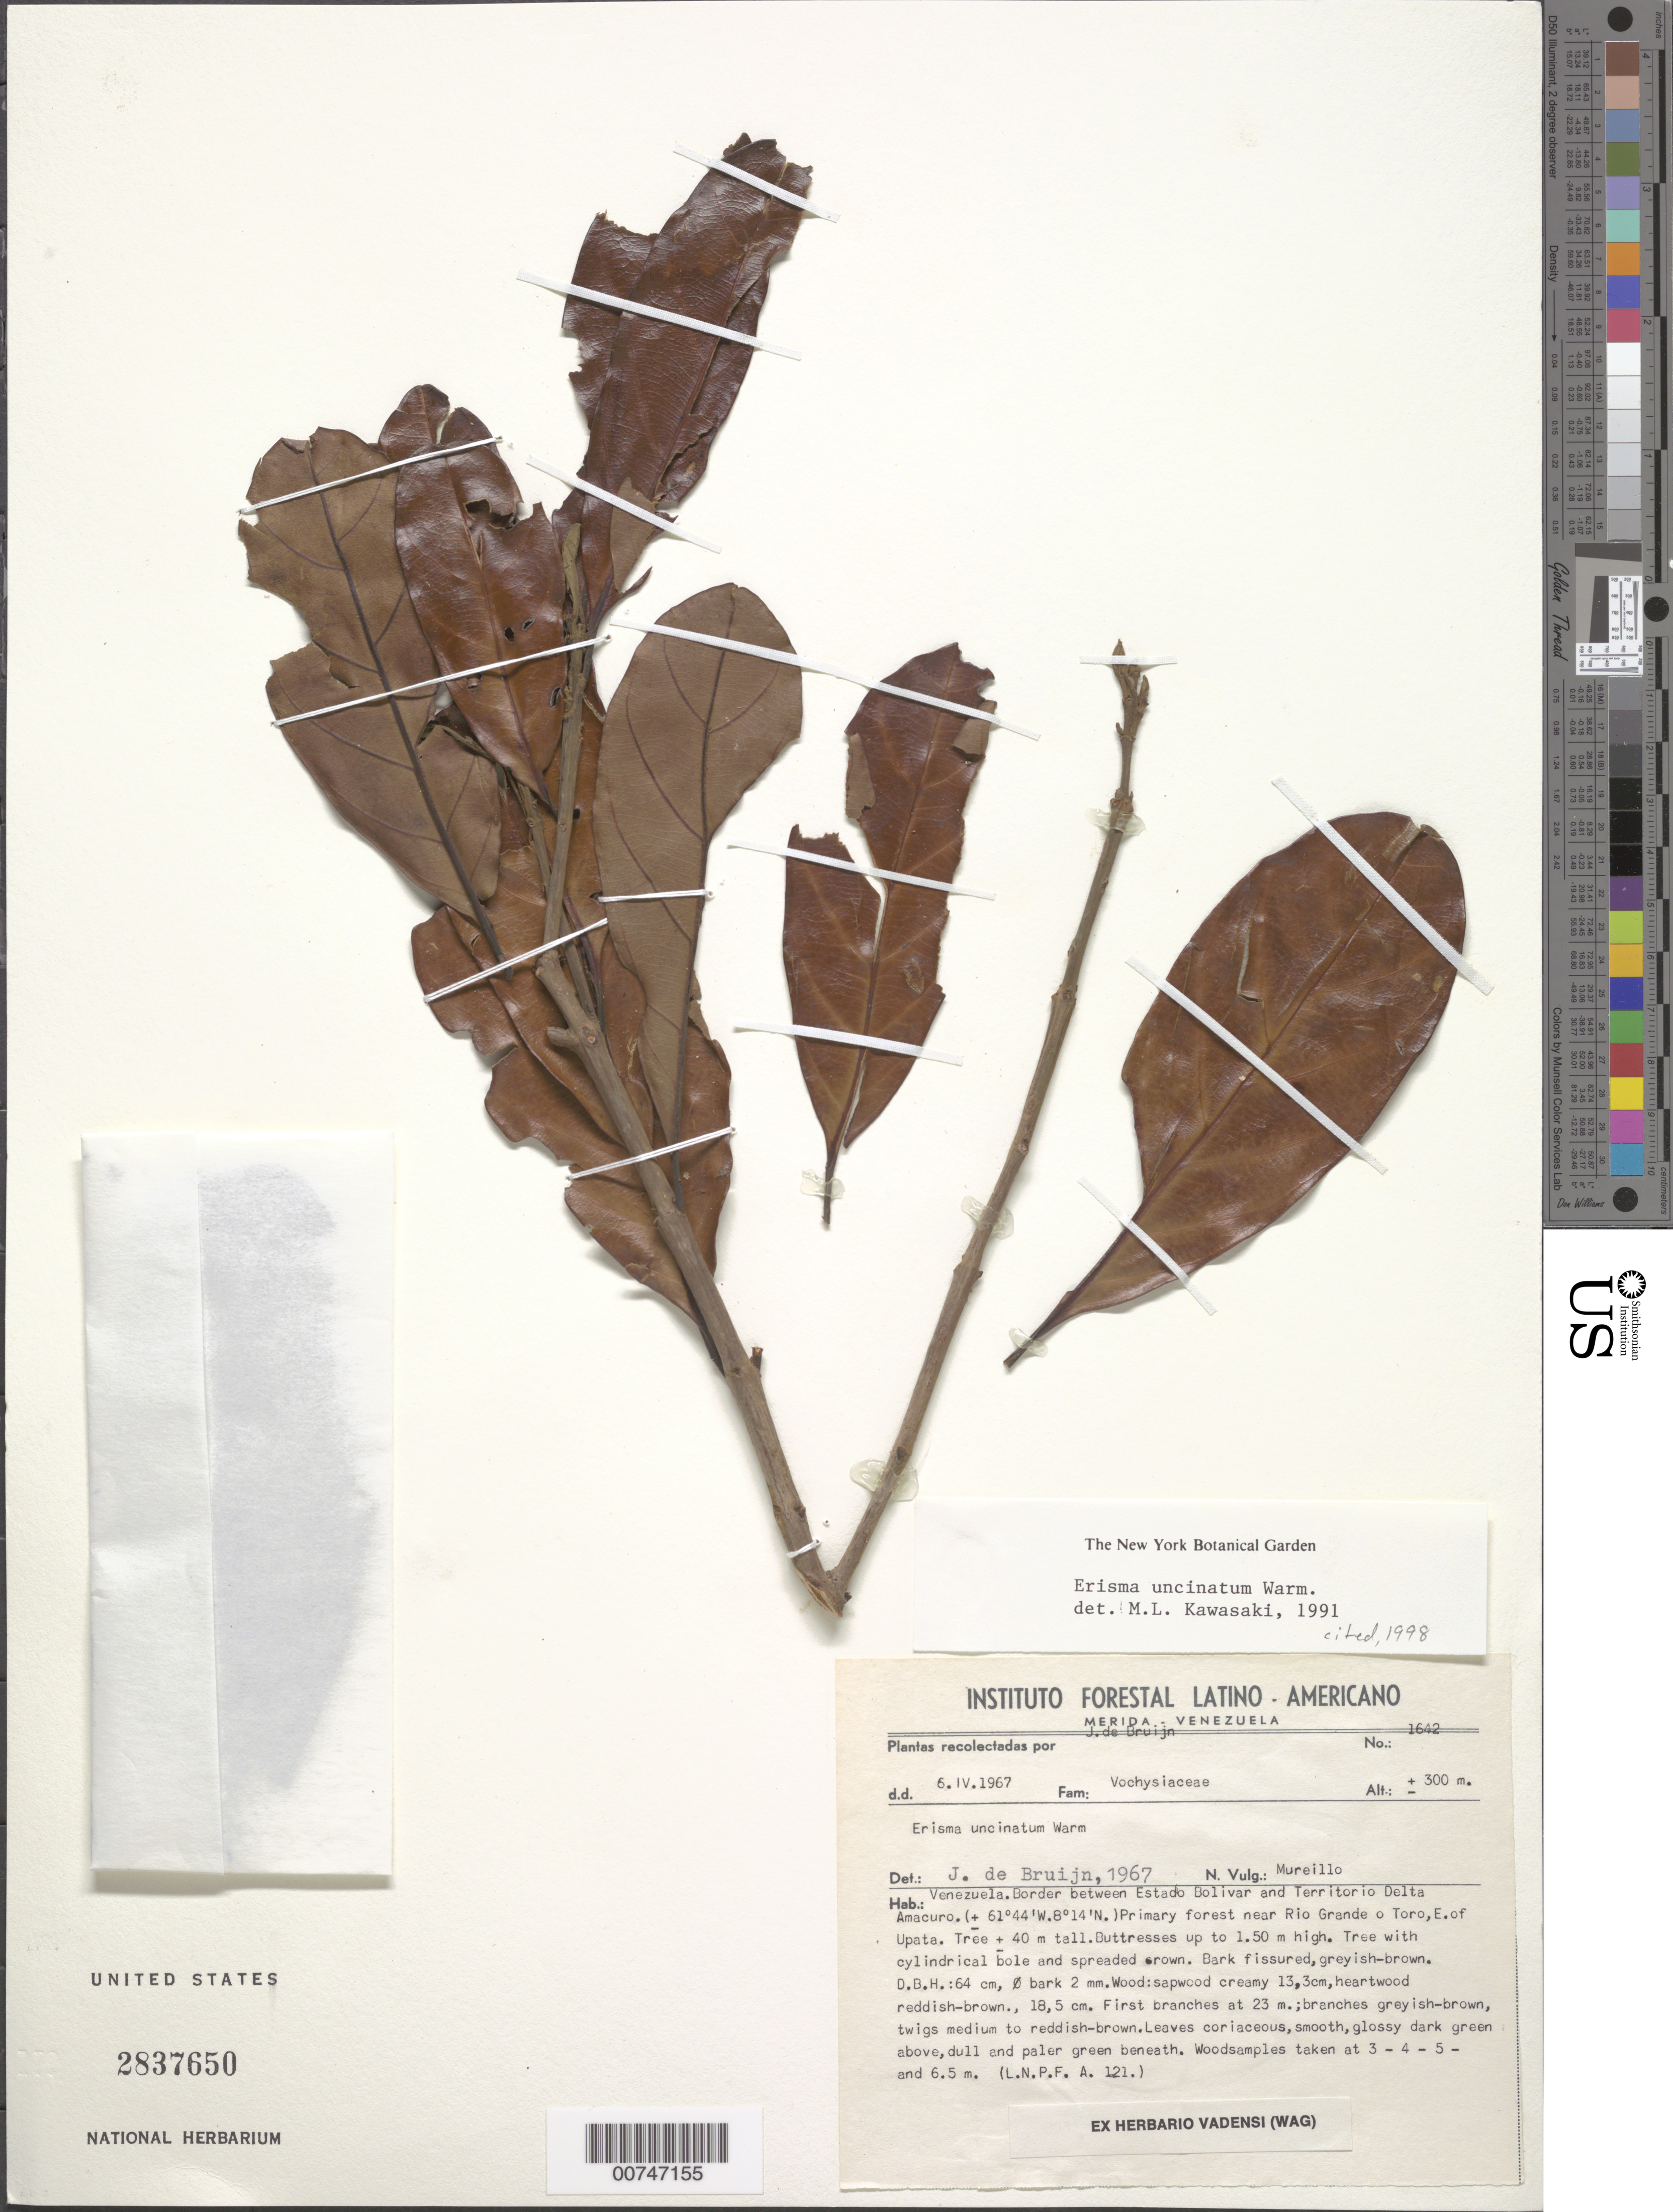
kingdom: Plantae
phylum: Tracheophyta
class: Magnoliopsida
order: Myrtales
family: Vochysiaceae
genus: Erisma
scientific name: Erisma uncinatum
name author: Warm.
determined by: Kawasaki, María L.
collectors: J. Bruijn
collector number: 1642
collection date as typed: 6-Apr-67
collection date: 1967-04-06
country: Venezuela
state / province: Bolívar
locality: Estado Bolívar and Territorío Delta Amacuro border, near Río Grande o Toro, E of Upata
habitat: Primary forest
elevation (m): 300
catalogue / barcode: US 2837650